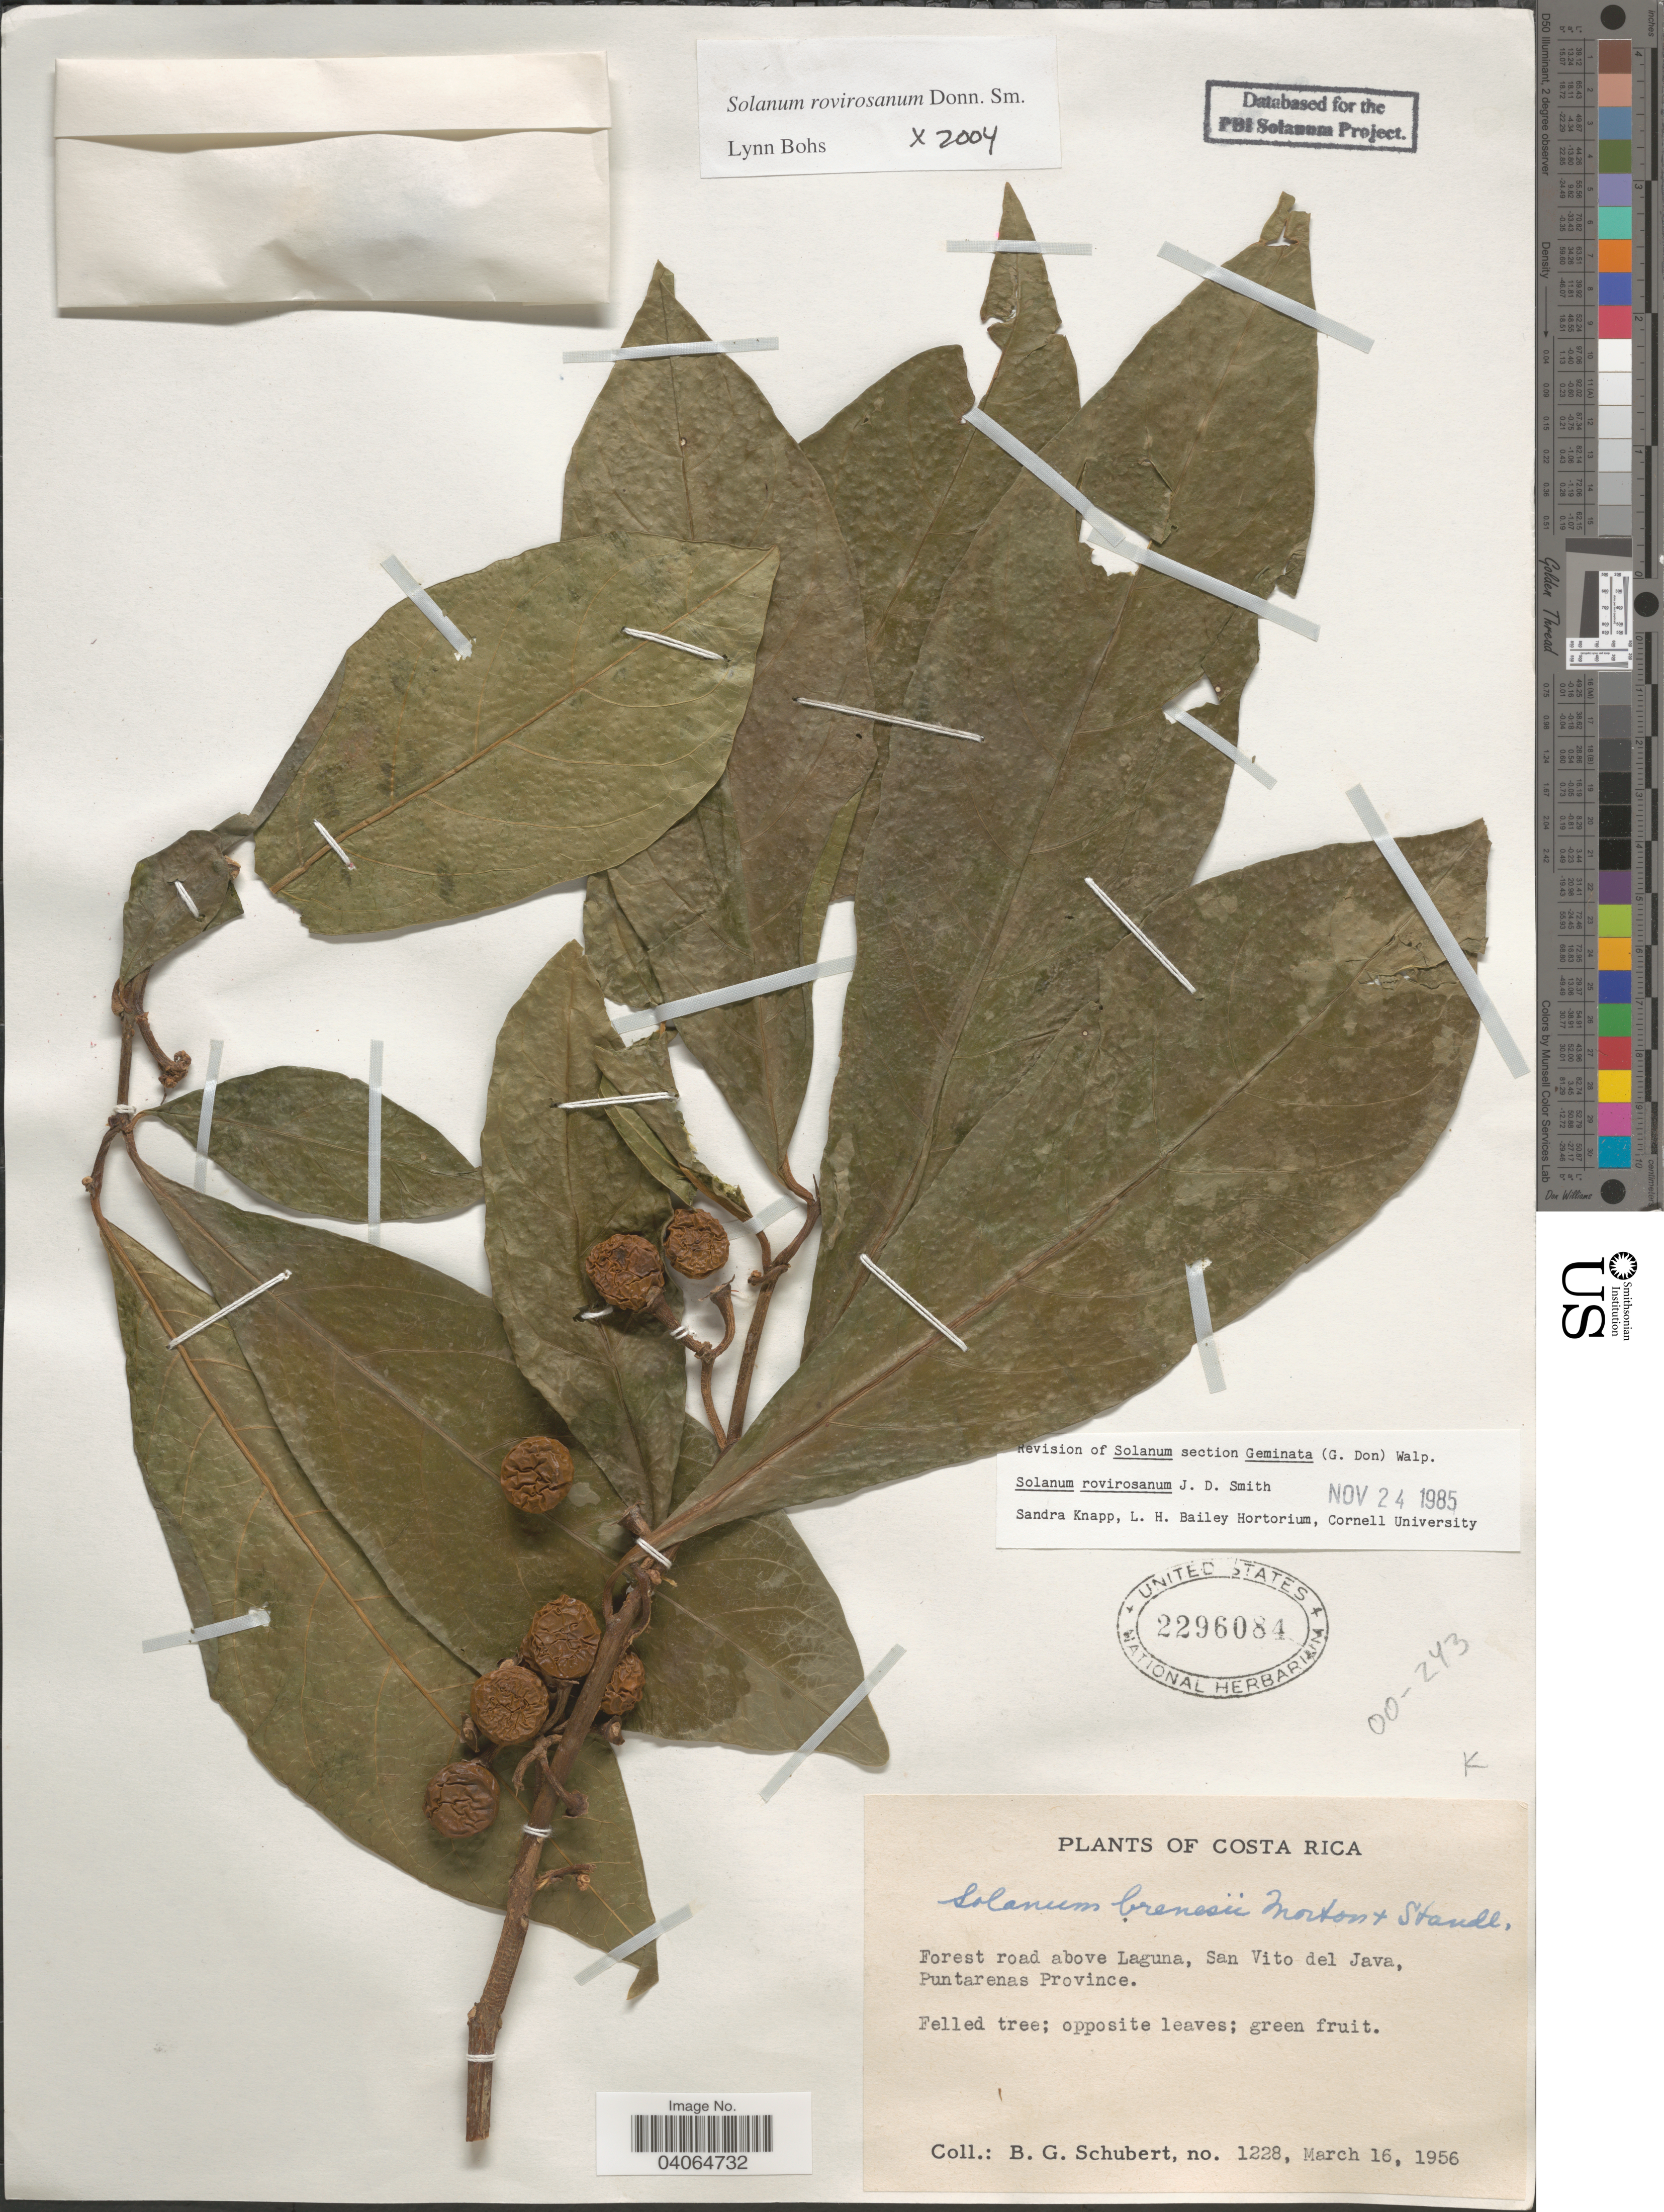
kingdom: Plantae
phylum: Tracheophyta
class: Magnoliopsida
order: Solanales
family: Solanaceae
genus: Solanum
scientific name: Solanum rovirosanum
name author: Donn. Sm.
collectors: B. Schubert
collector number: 1228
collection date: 1956-03-16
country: Costa Rica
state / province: Puntarenas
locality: Forest road above Laguna, San Vito del Java.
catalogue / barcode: US 2296084